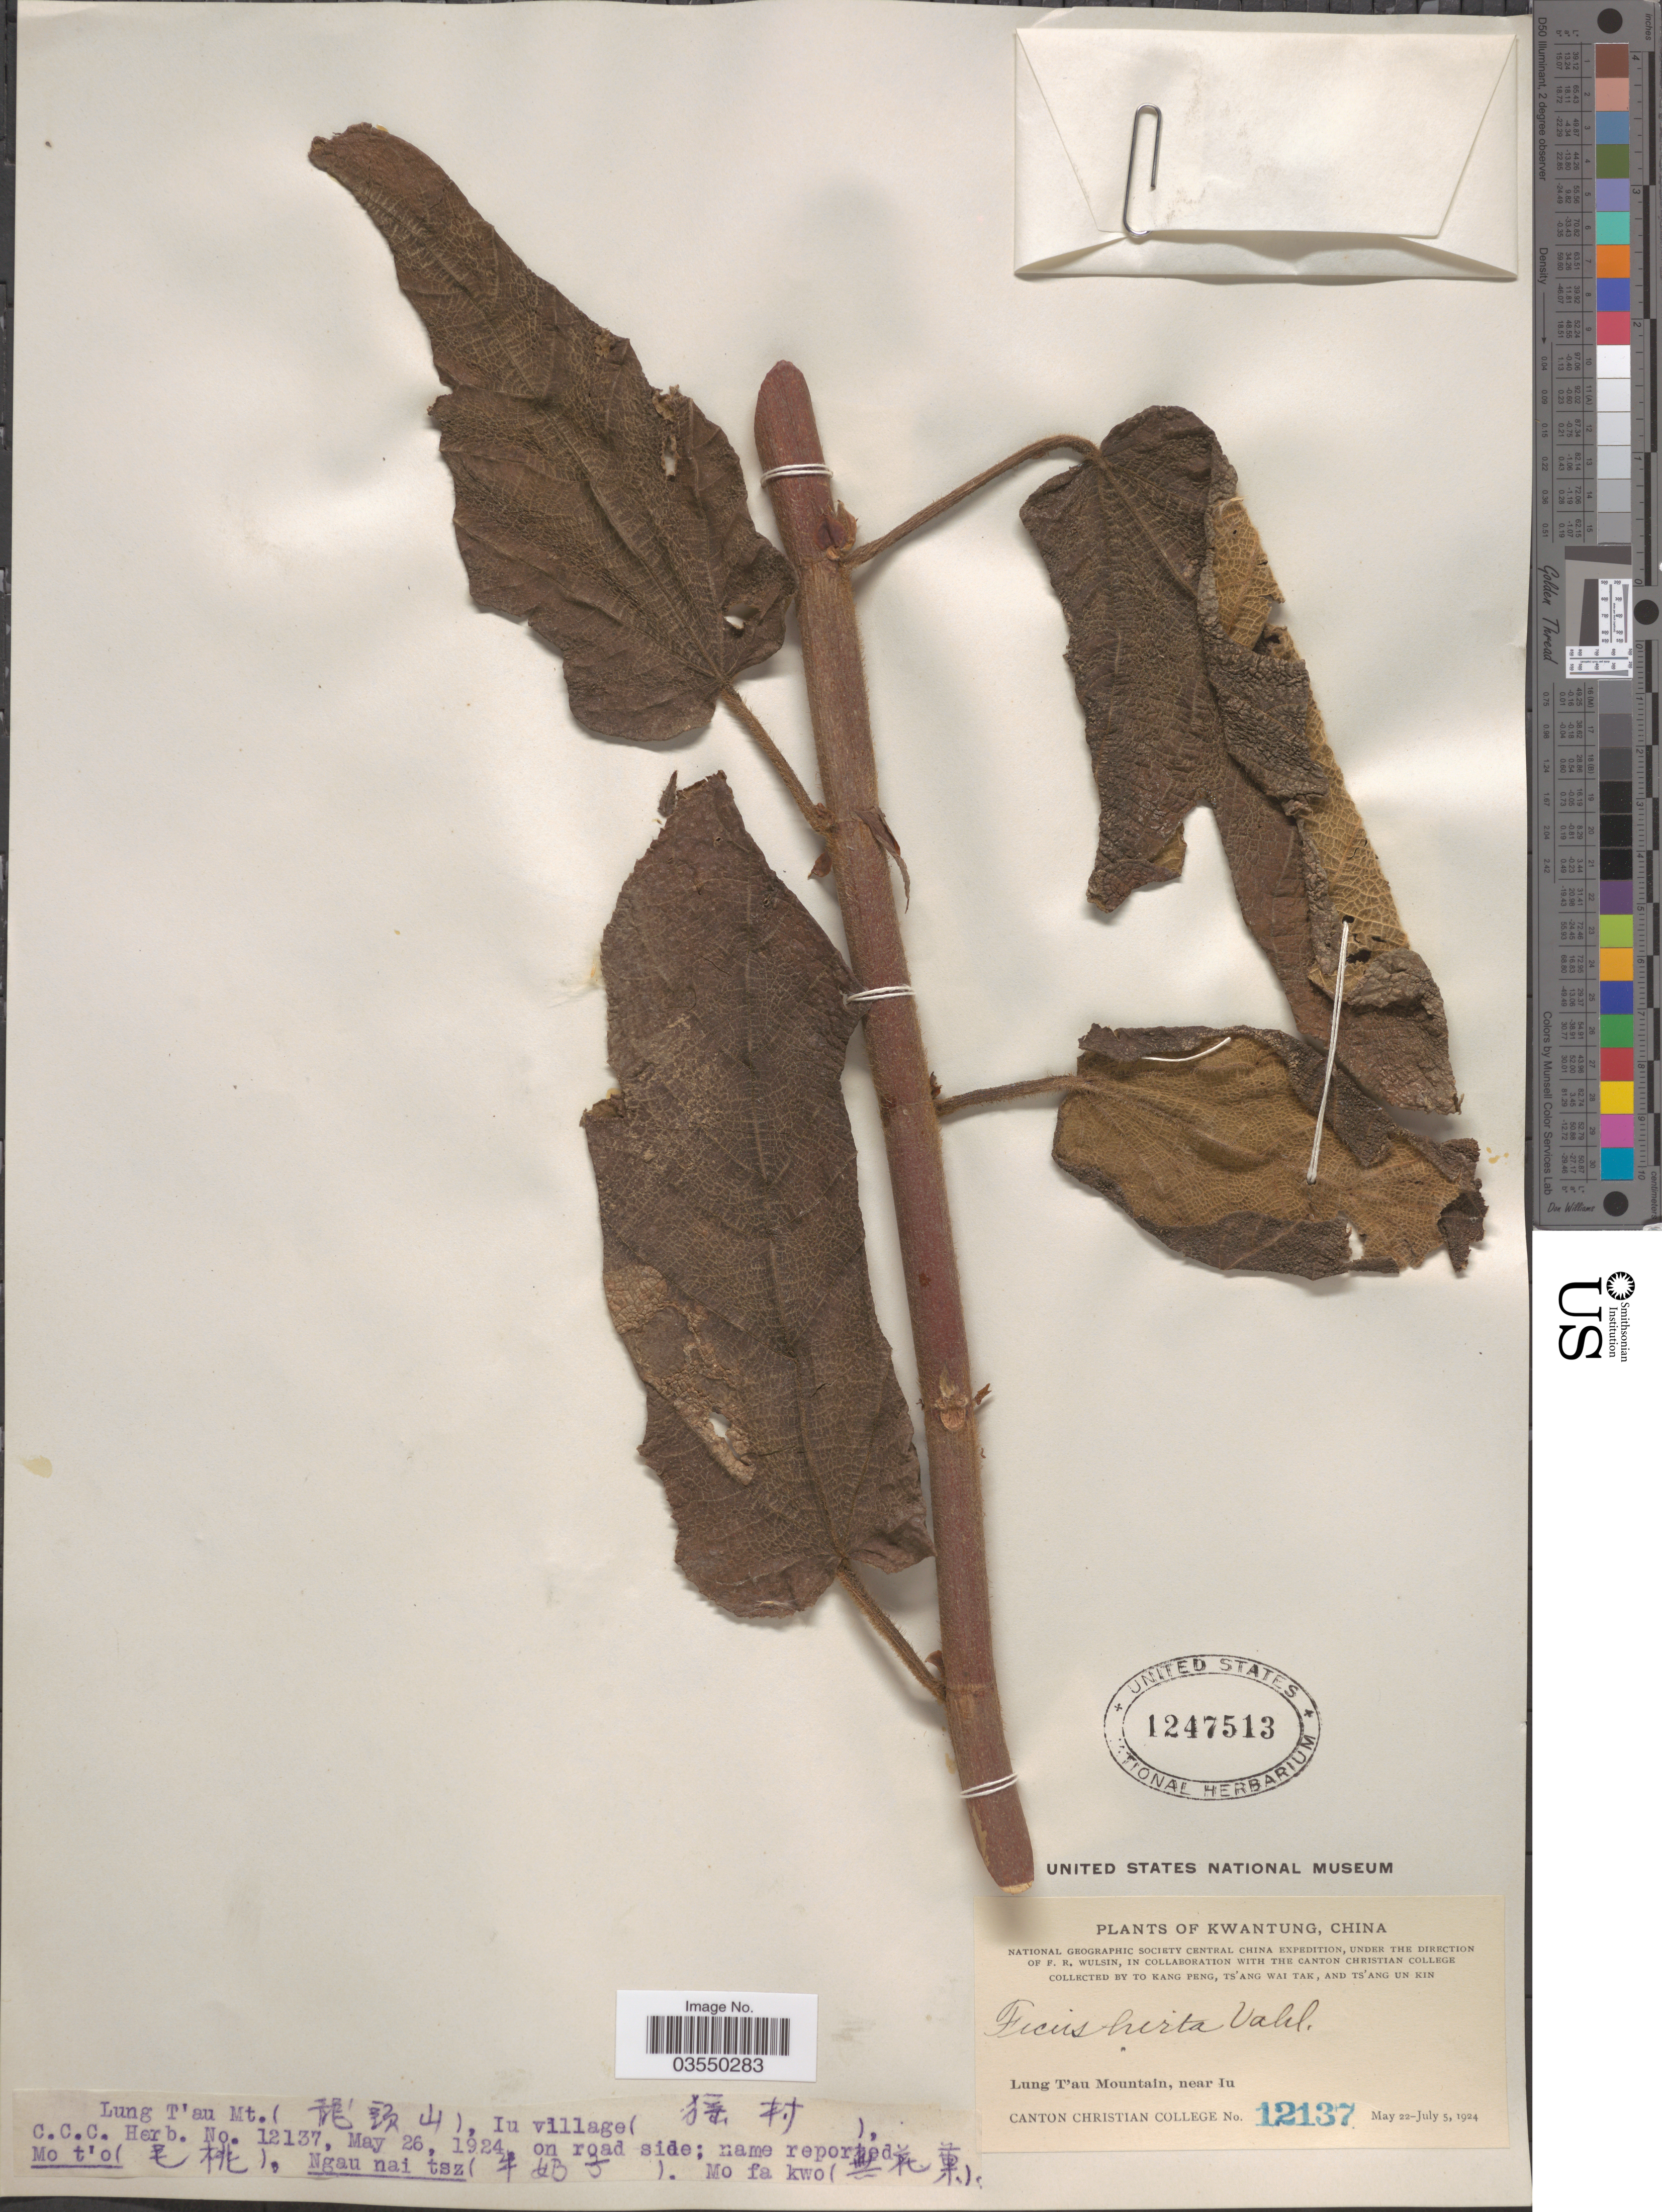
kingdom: Plantae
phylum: Tracheophyta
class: Magnoliopsida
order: Rosales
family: Moraceae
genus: Ficus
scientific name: Ficus hirta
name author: Vahl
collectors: To Kang P'eng, W. T. Tsang & Ts' Ang Un Kin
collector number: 12137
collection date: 1924-05-26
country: China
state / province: Guangdong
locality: Kwantung. Lung T'au Mountain, near Iu. Iu village (X).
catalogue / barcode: US 1247513